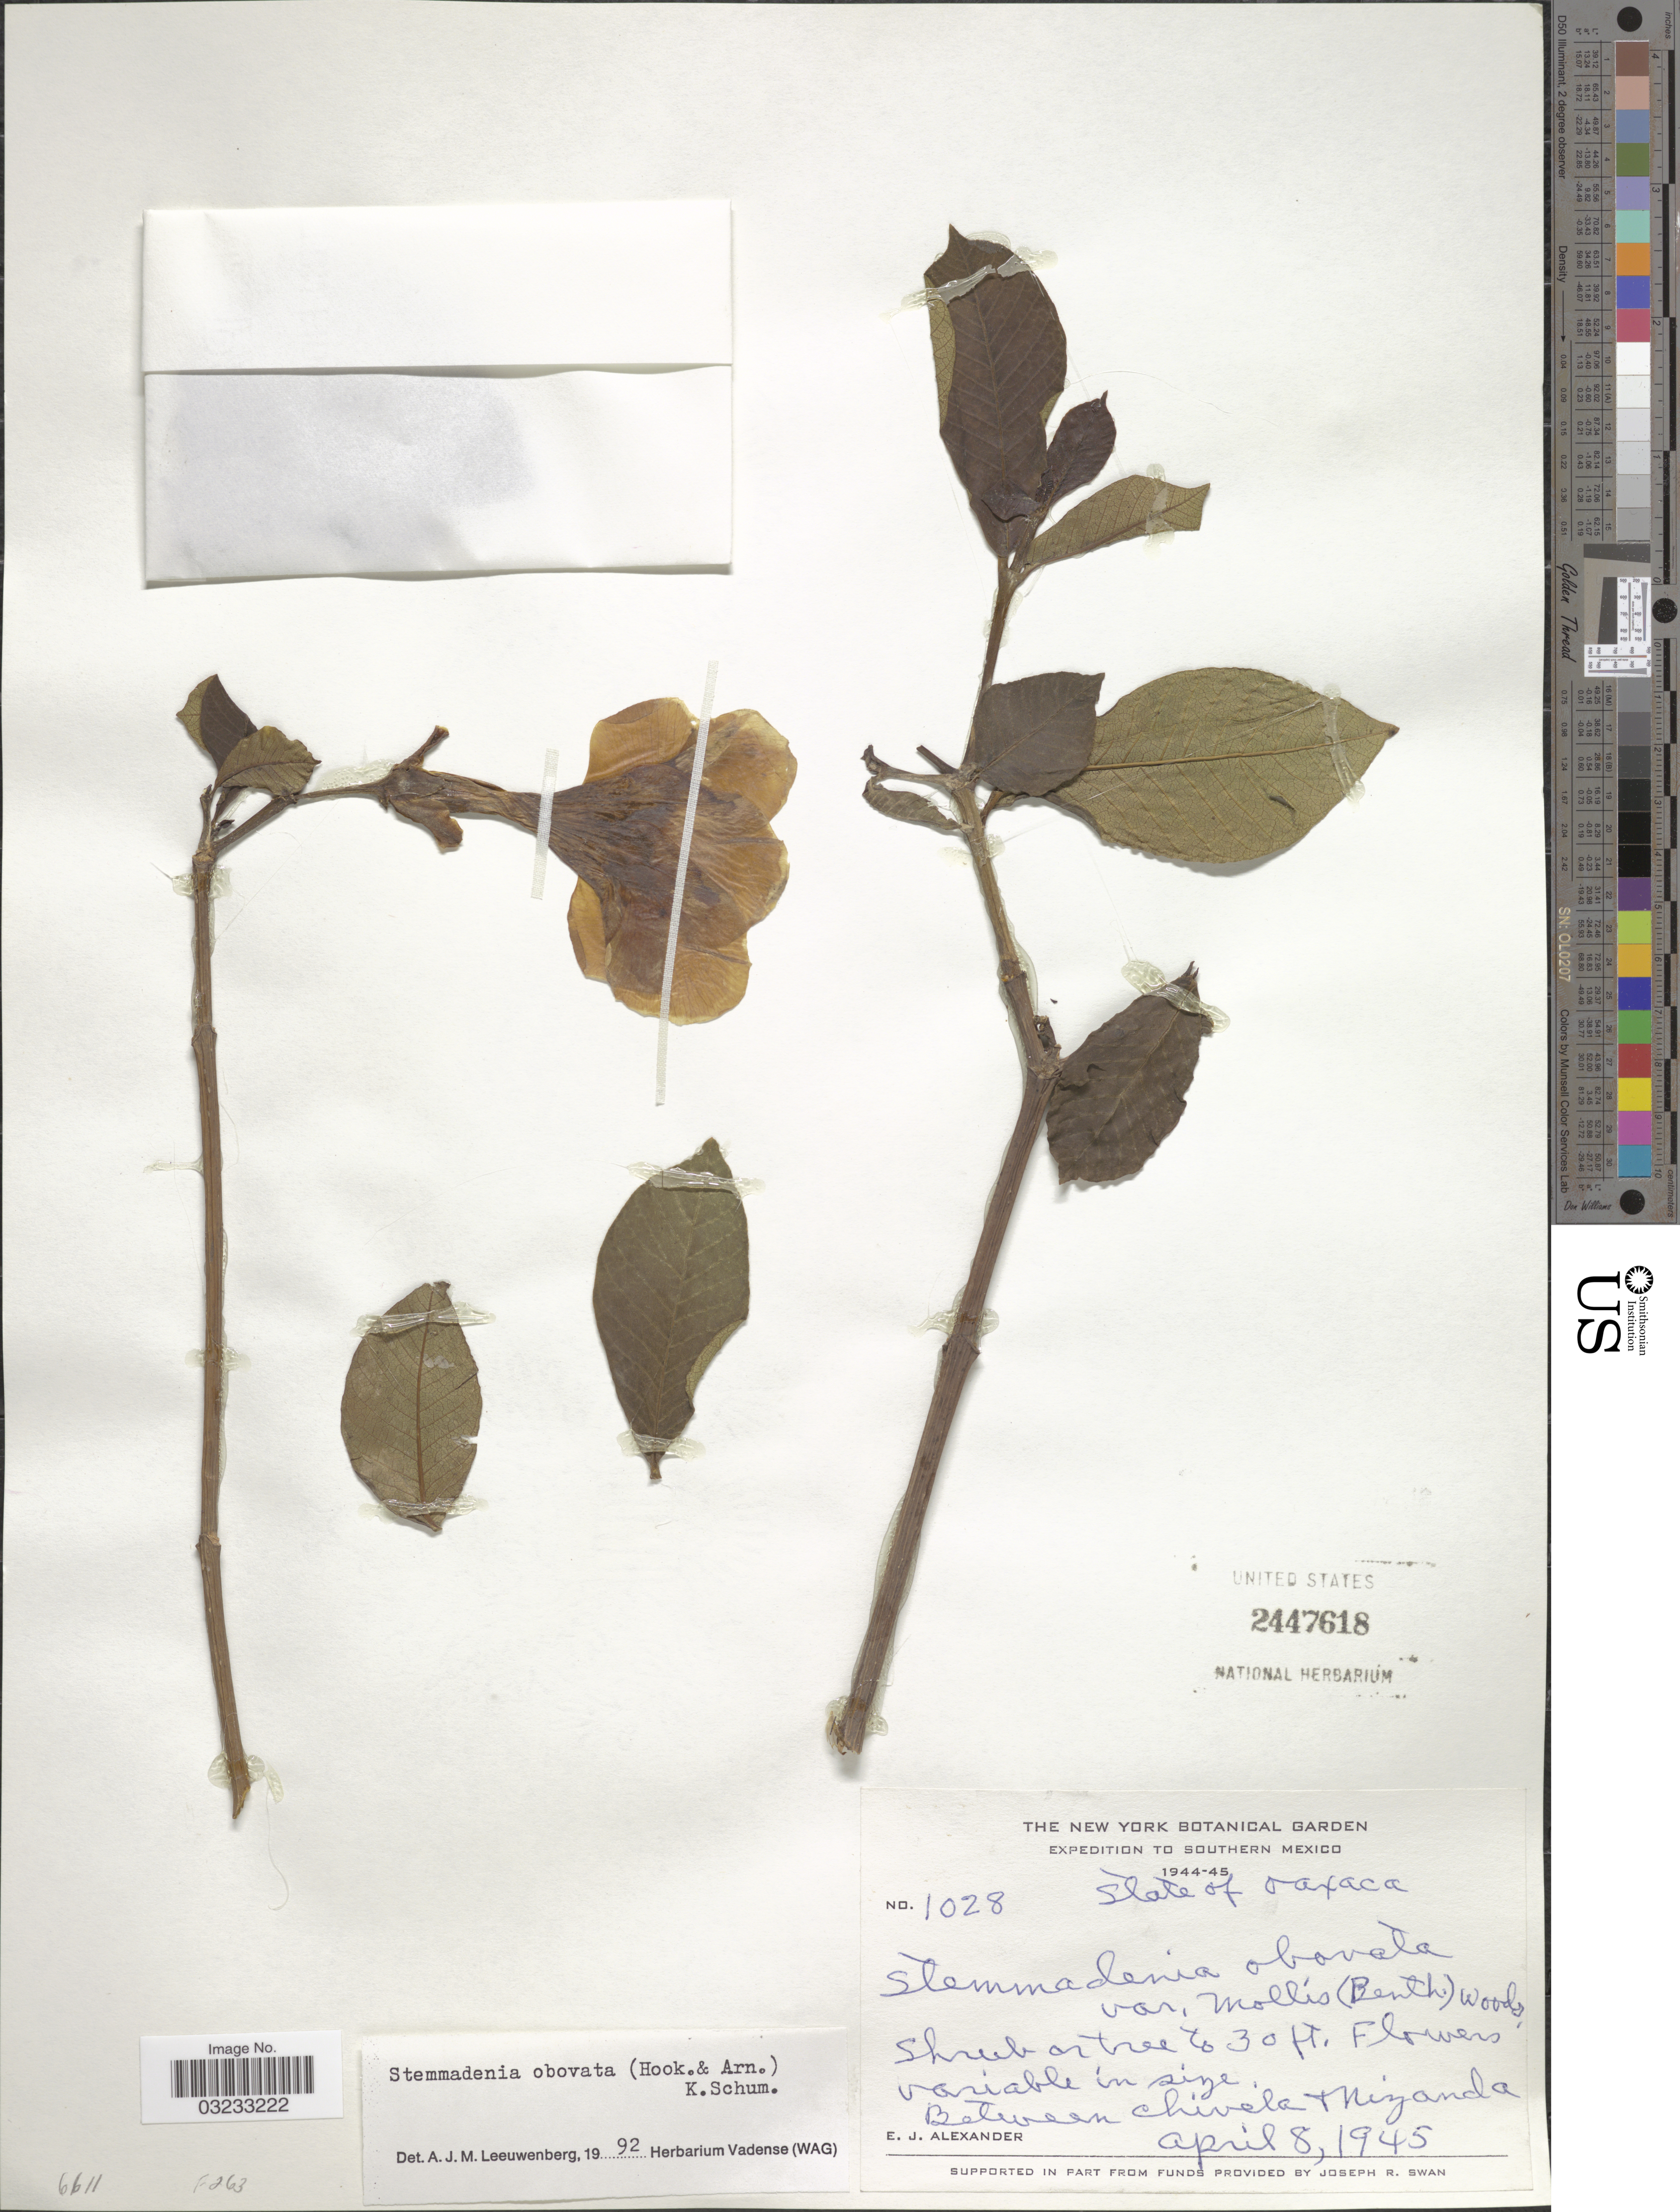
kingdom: Plantae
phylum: Tracheophyta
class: Magnoliopsida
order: Gentianales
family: Apocynaceae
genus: Stemmadenia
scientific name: Stemmadenia obovata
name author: (Hook. & Arn.) K. Schum.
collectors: E. J. Alexander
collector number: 1028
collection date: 1945-04-08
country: Mexico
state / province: Oaxaca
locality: Southern Mexico, Between chivela & Nizanda.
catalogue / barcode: US 2447618